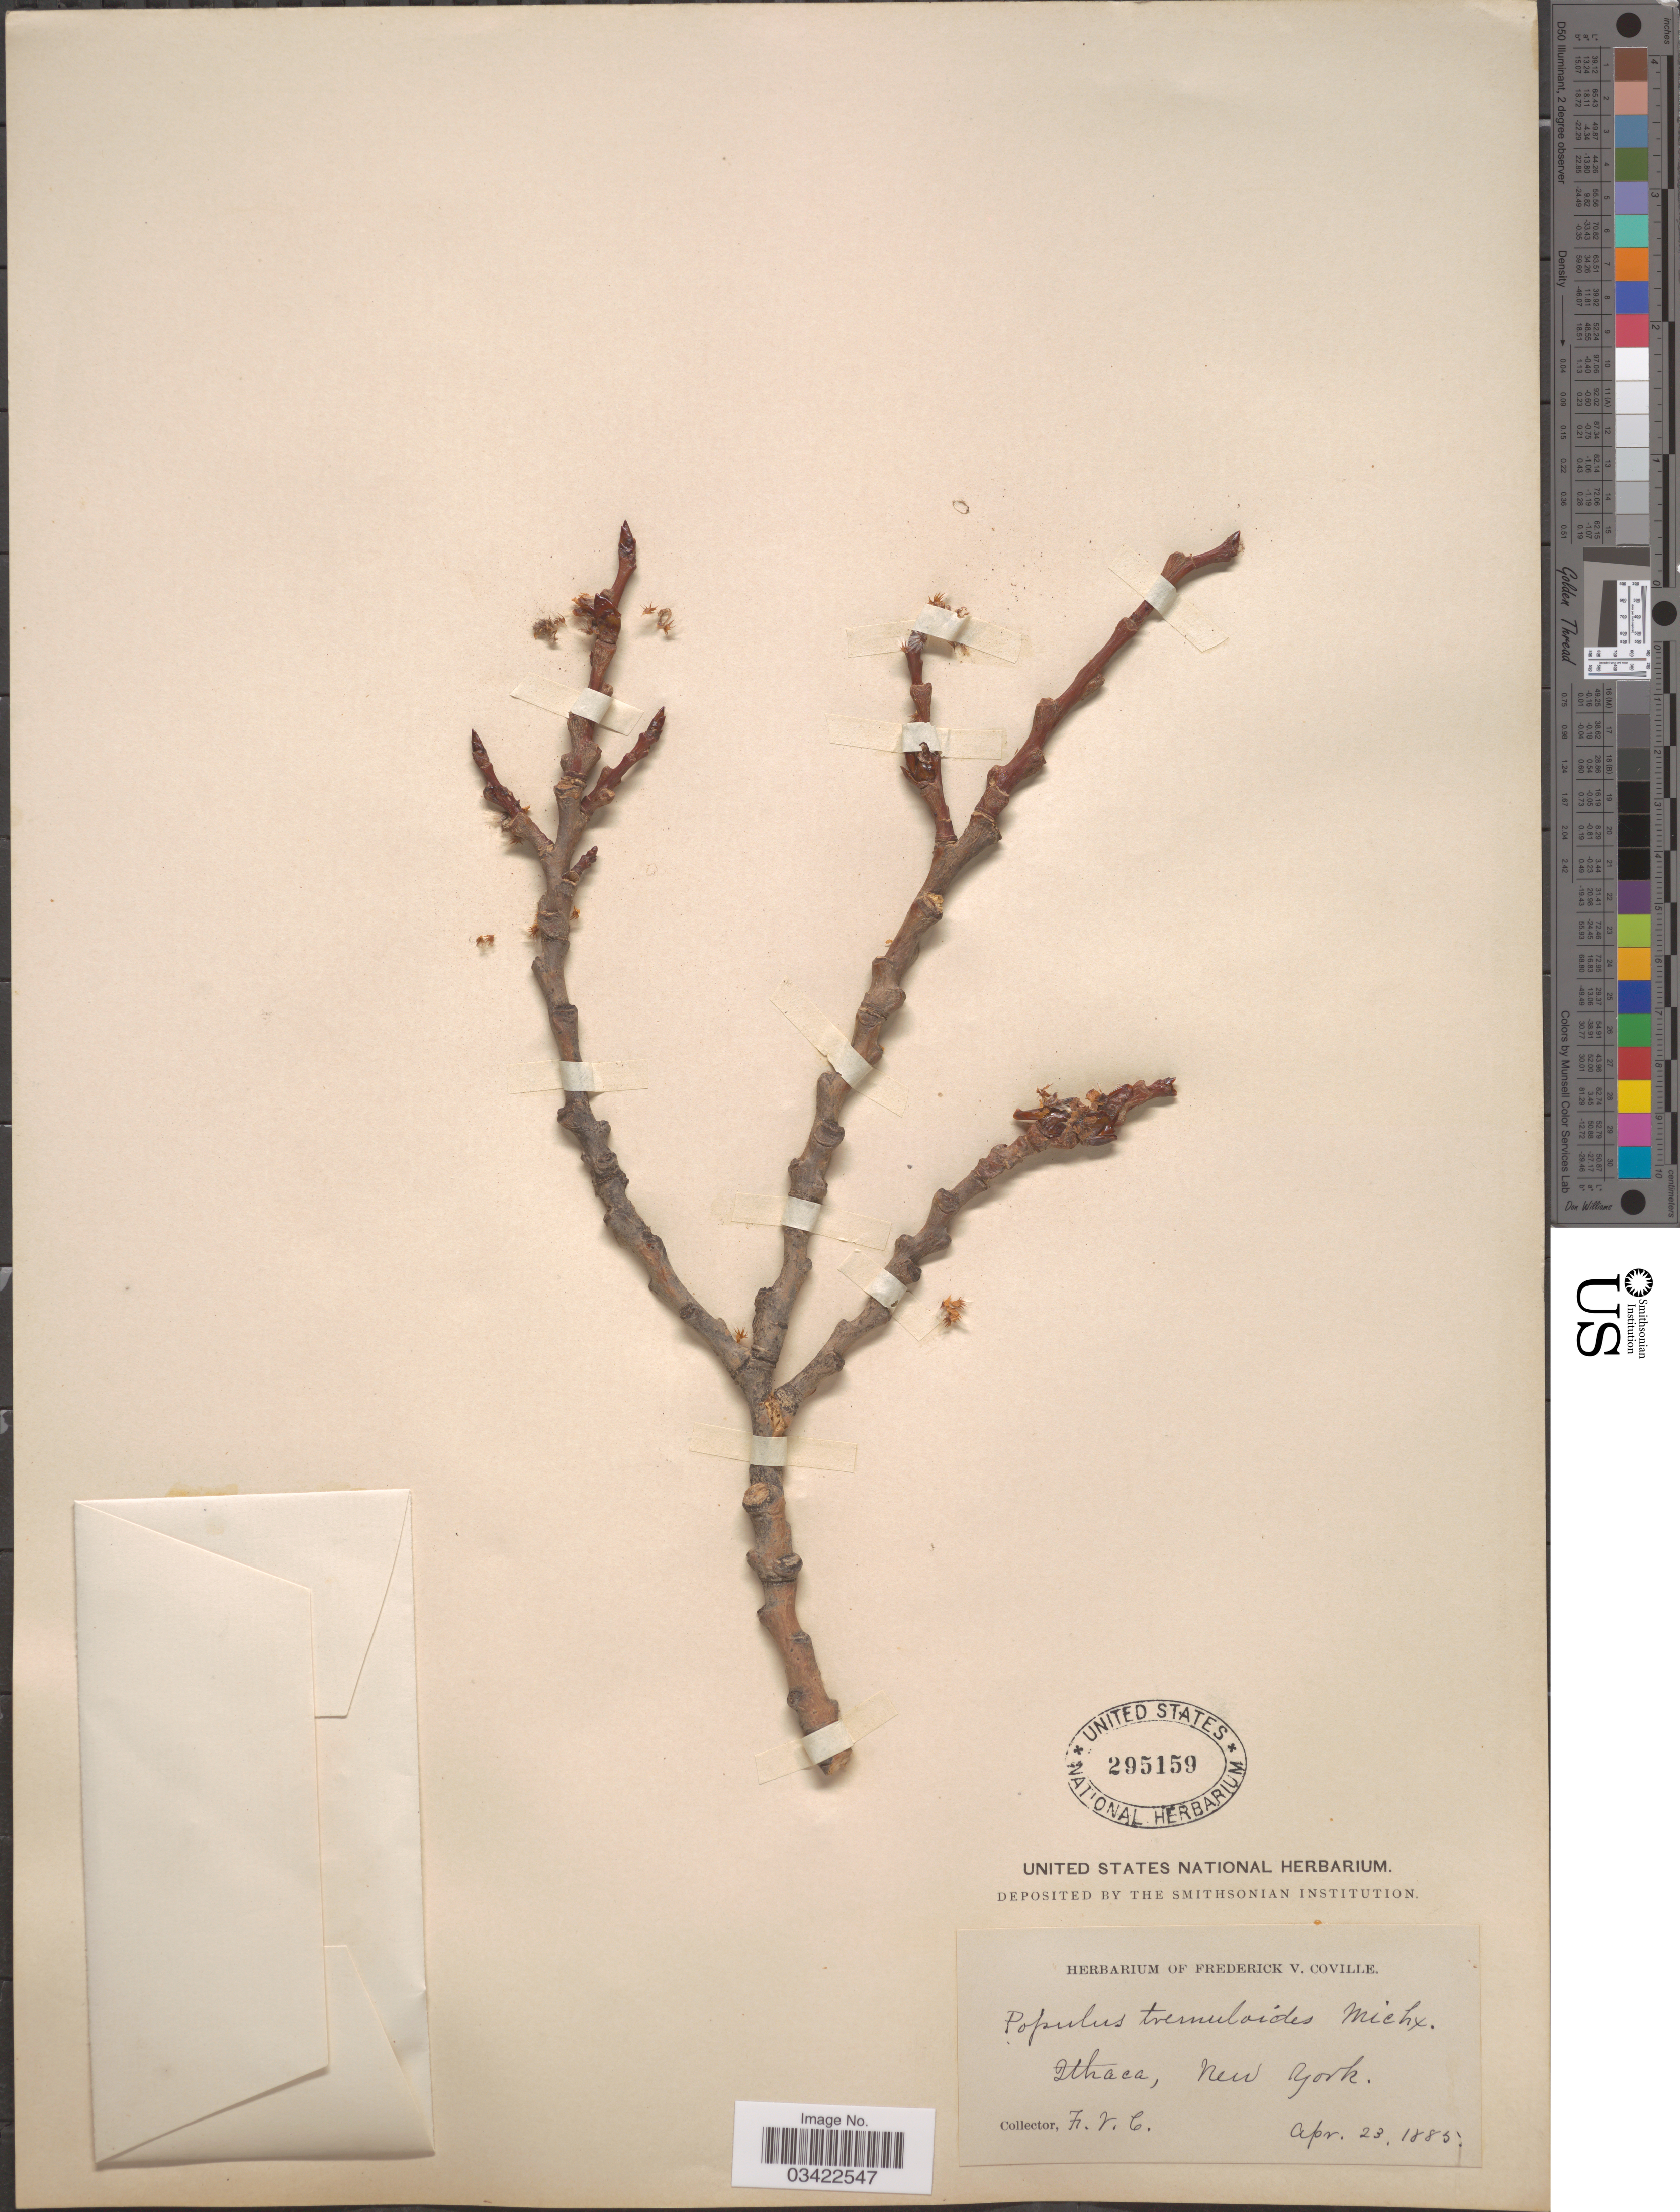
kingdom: Plantae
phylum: Tracheophyta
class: Magnoliopsida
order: Malpighiales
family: Salicaceae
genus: Populus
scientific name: Populus tremuloides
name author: Michx.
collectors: F. V. Coville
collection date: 1885-04-23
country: United States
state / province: New York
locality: Ithaca.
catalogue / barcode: US 295159